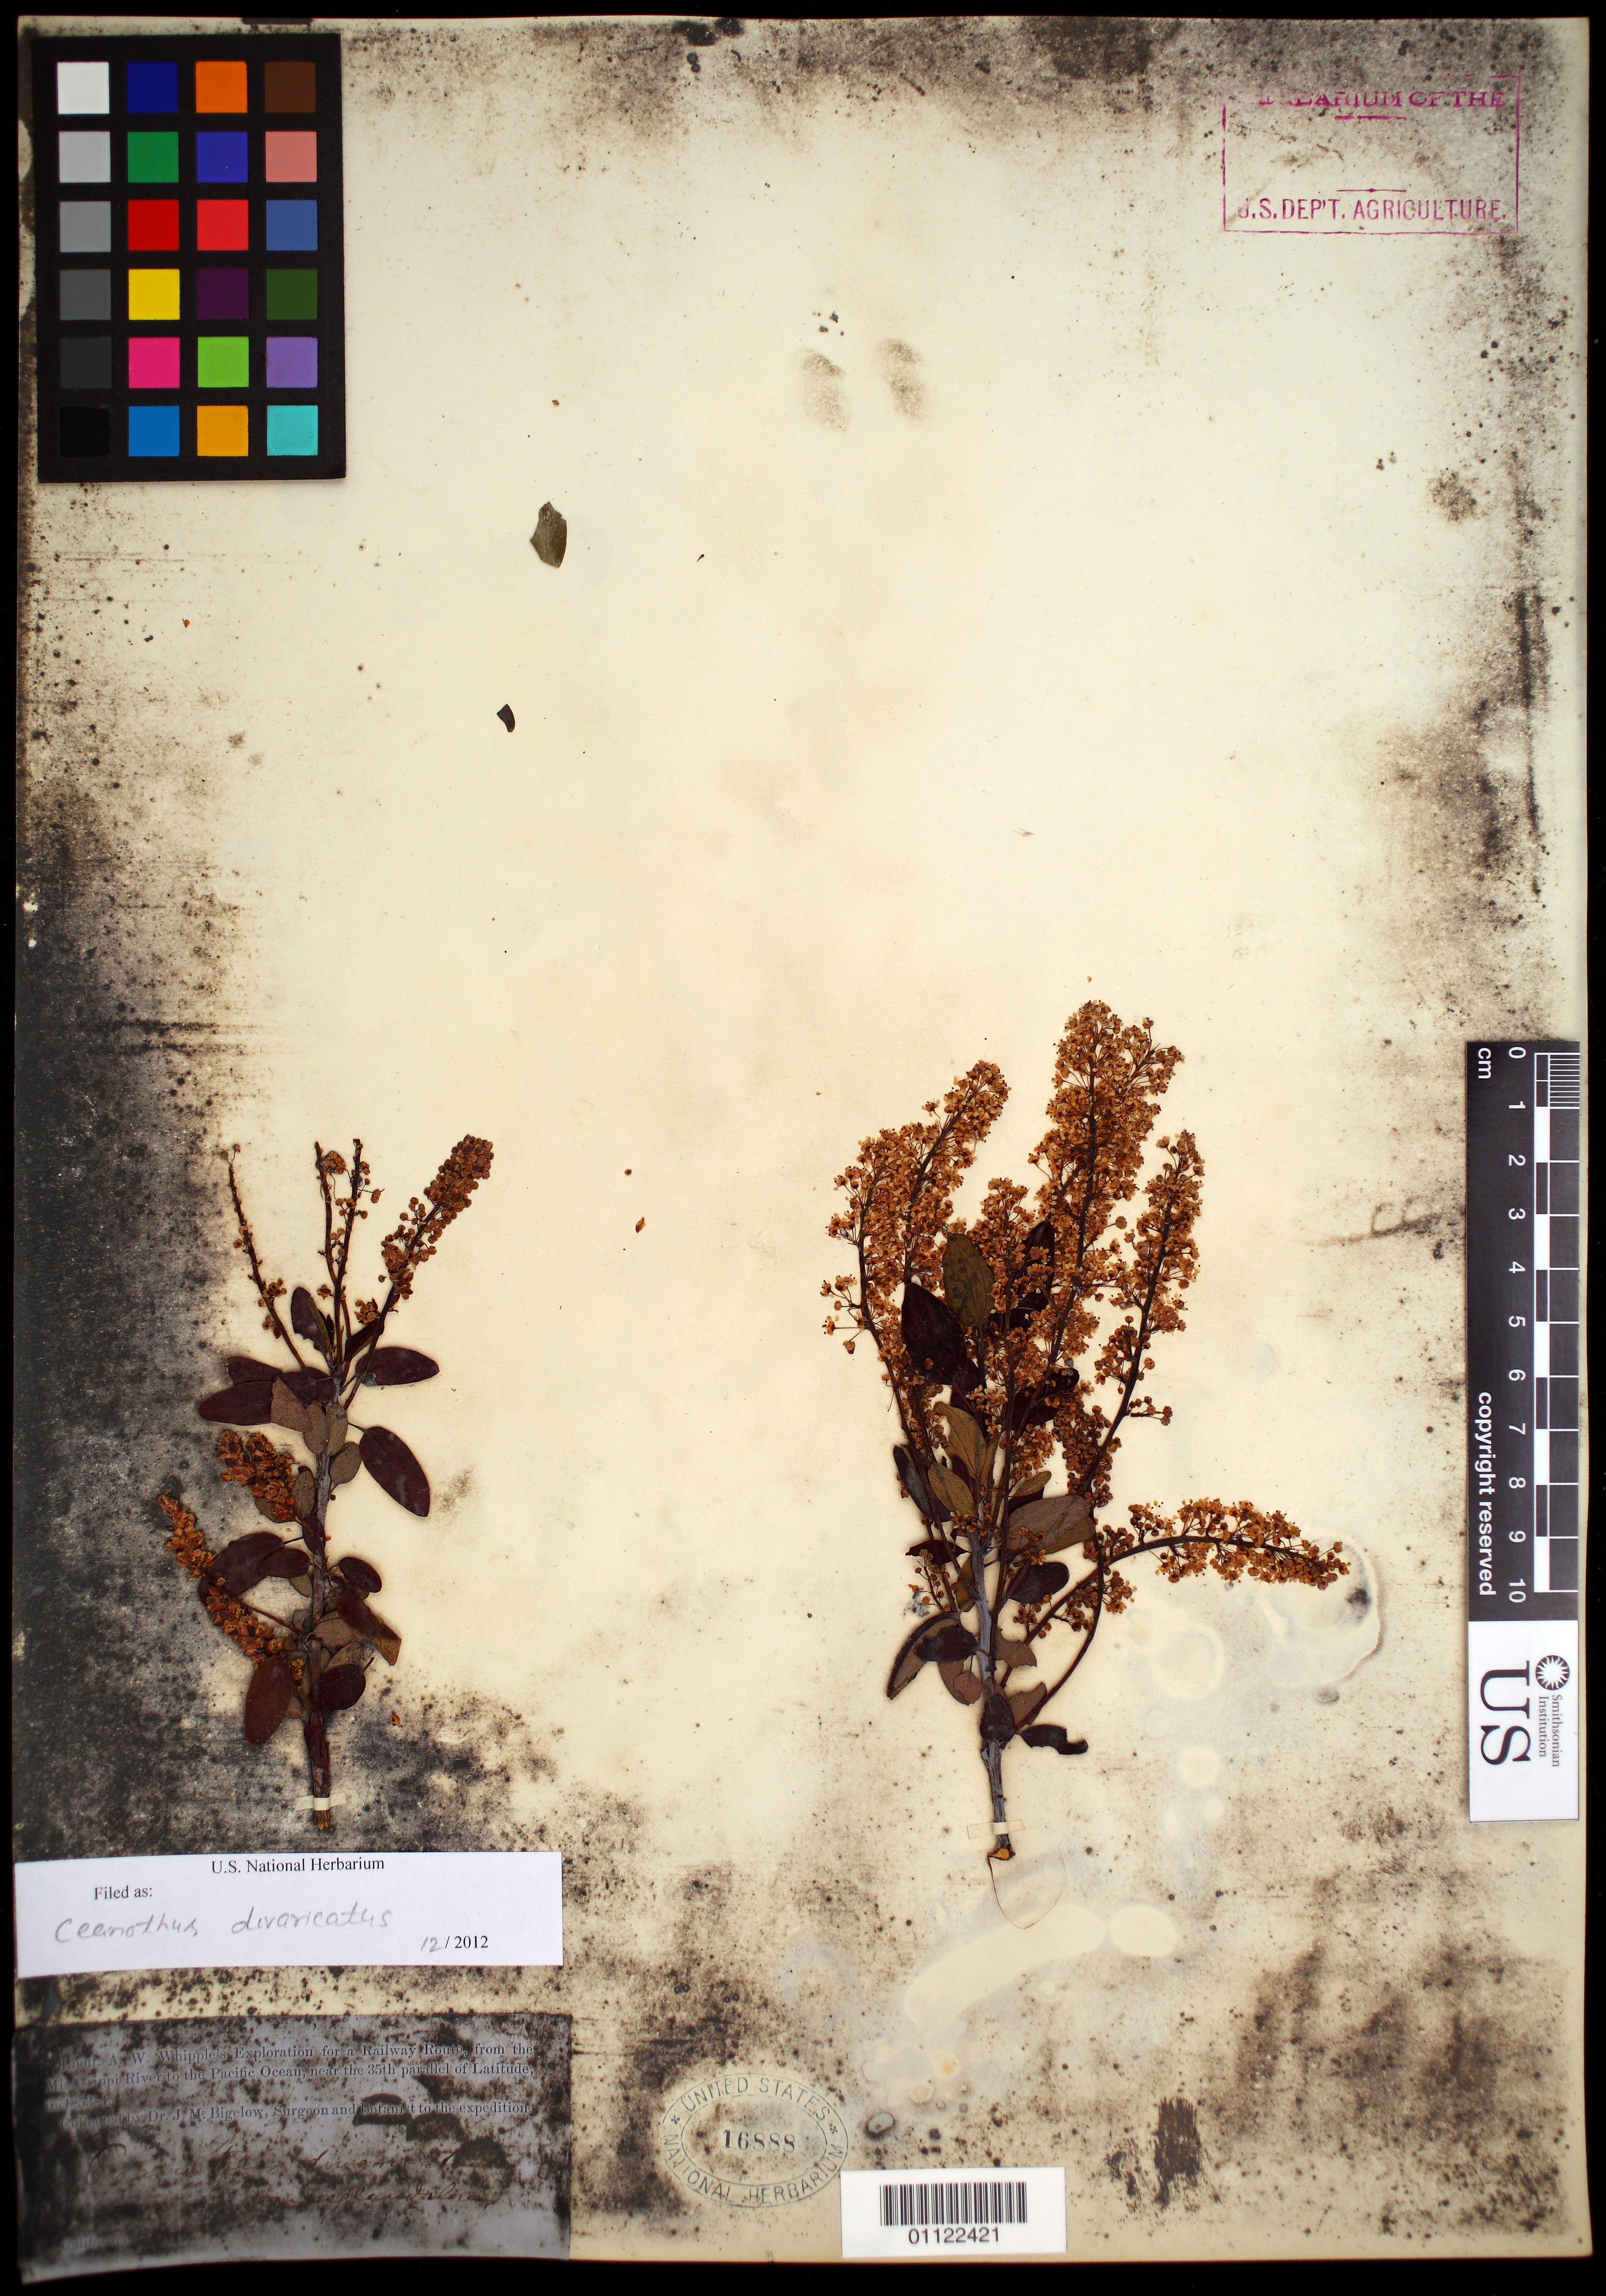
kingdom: Plantae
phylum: Tracheophyta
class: Magnoliopsida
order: Rosales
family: Rhamnaceae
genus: Ceanothus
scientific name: Ceanothus divaricatus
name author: Nutt. ex Torr. & S.F. Gray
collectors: J. M. Bigelow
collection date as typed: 1853 to -- --- 1854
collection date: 1853/1854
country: United States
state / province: California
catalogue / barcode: US 16888